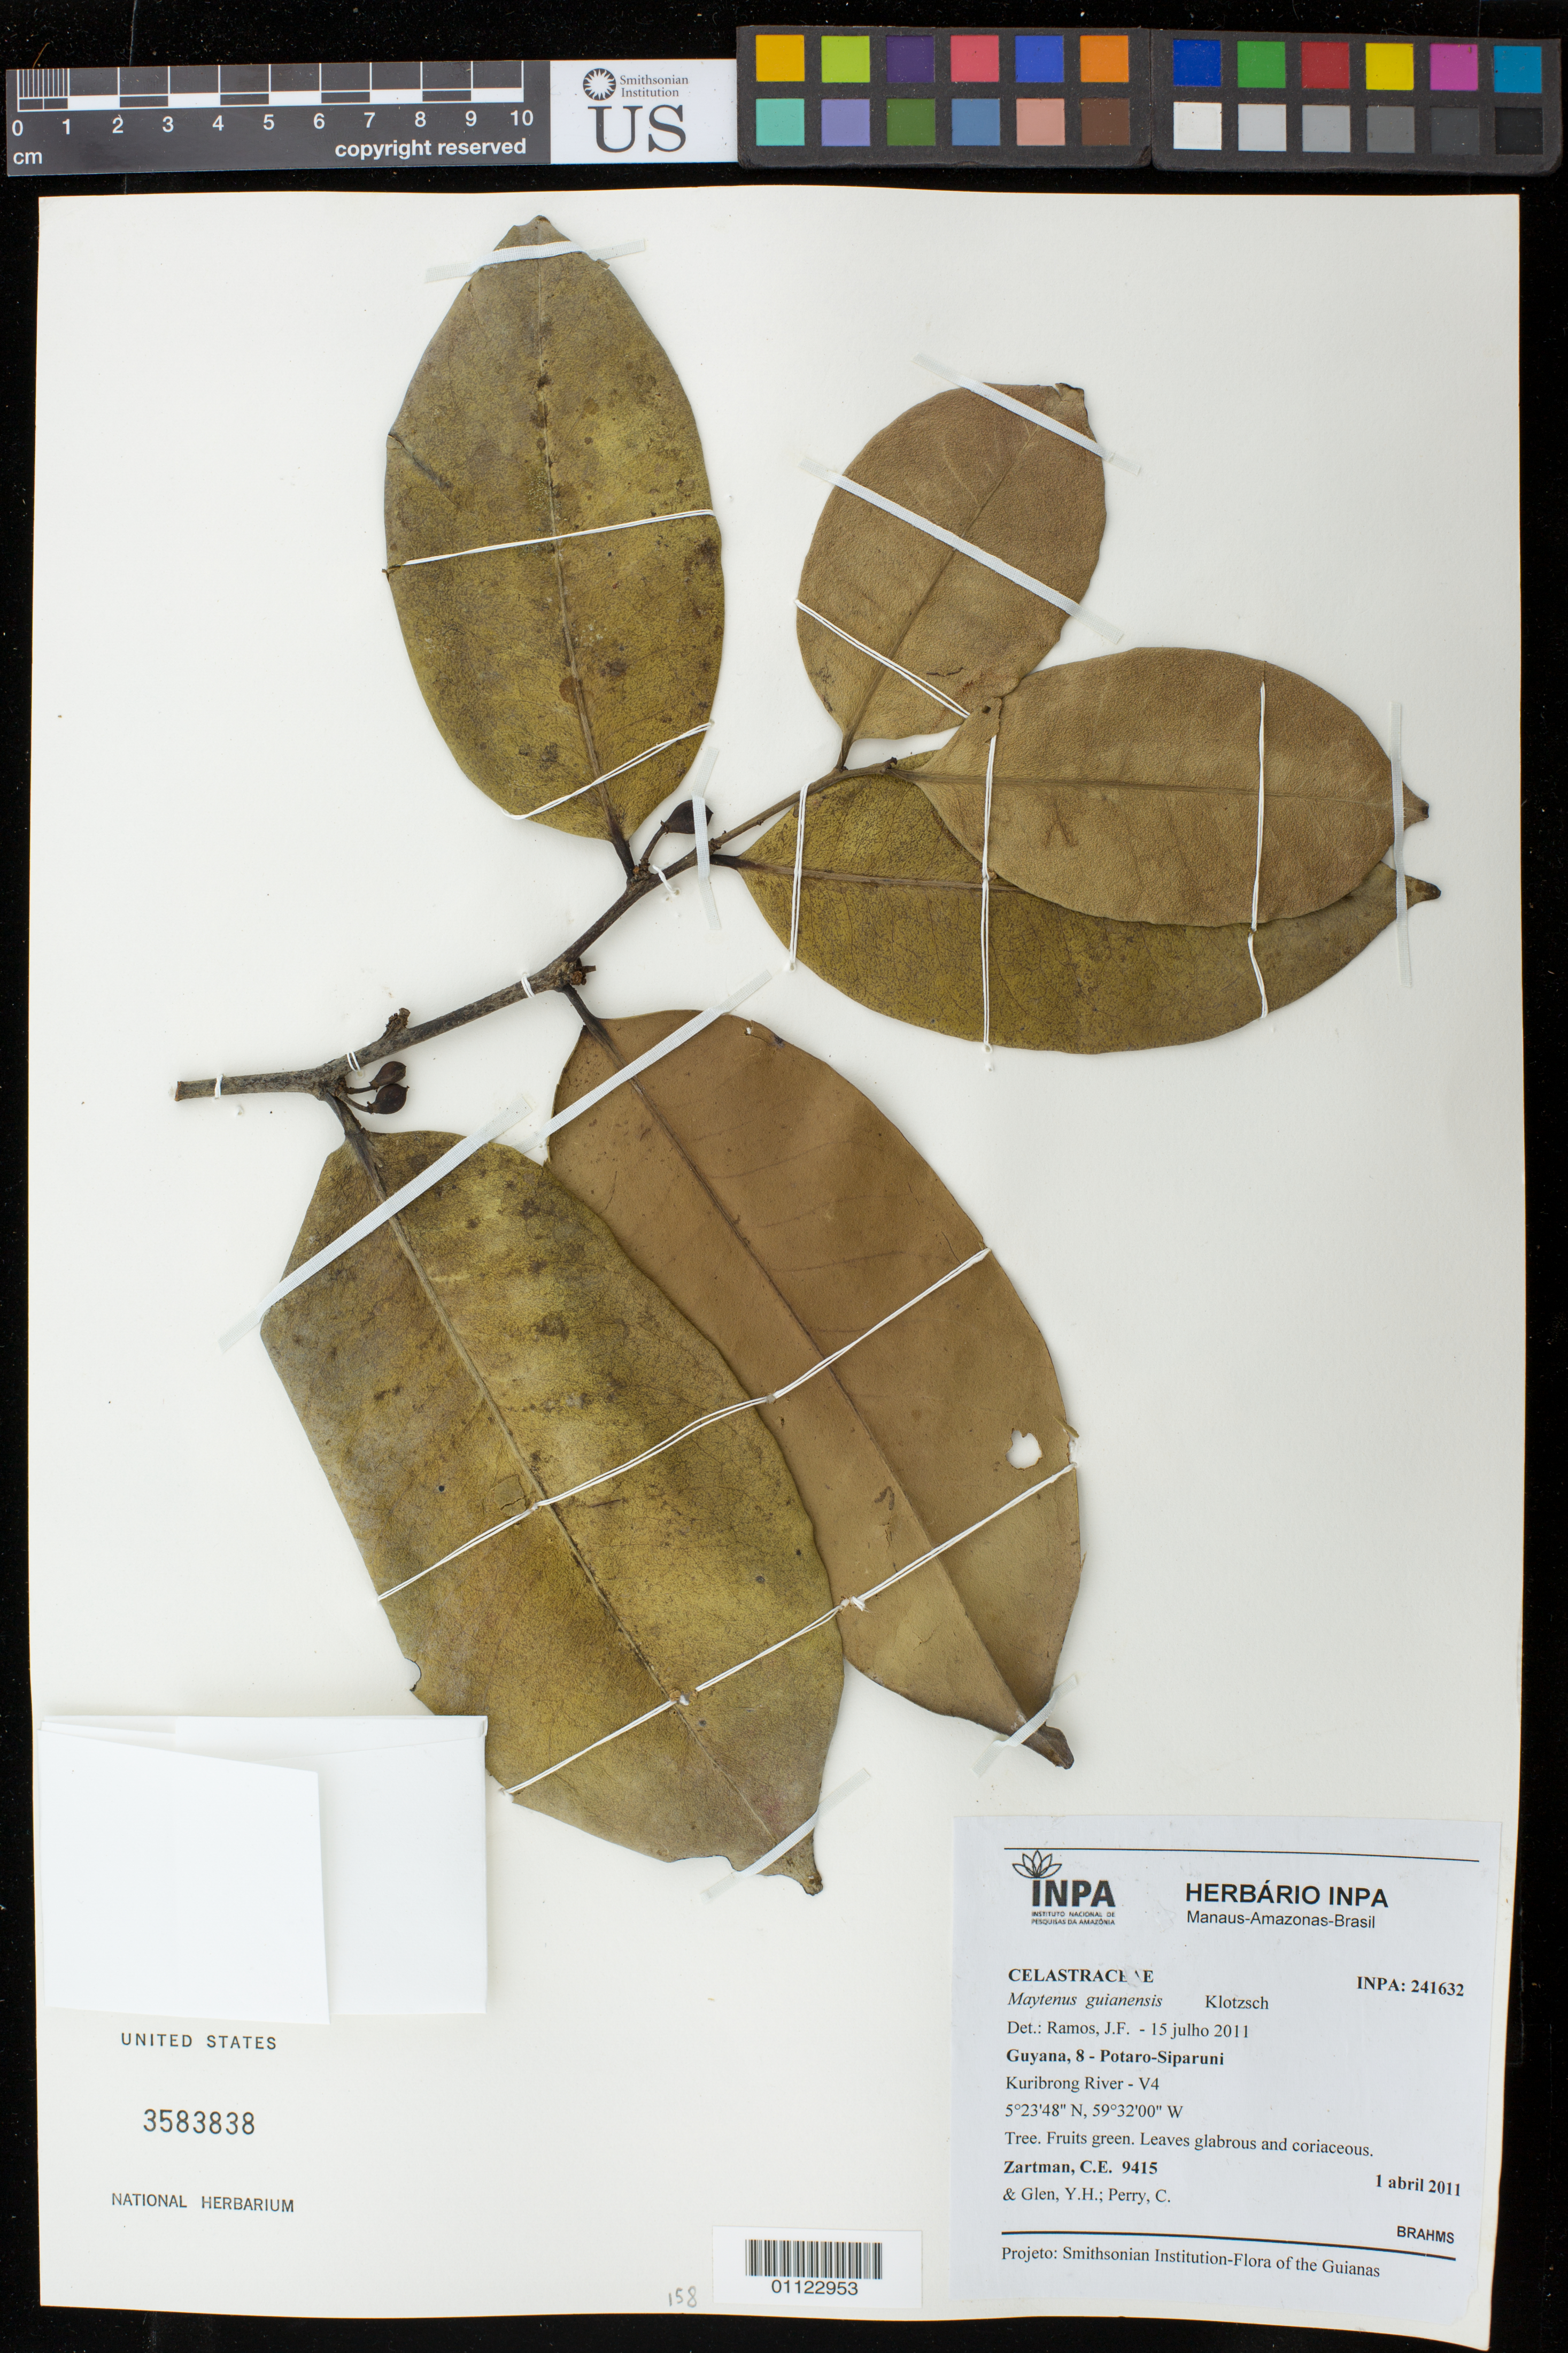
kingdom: Plantae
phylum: Tracheophyta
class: Magnoliopsida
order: Celastrales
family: Celastraceae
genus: Maytenus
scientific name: Maytenus guianensis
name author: Klotzsch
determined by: Ramos, J. F.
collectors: C. Zartman, Y. Glen & C. Perry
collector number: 9415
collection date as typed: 1-Apr-11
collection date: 1911-04-01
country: Guyana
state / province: Potaro-Siparuni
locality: Kuribrong River - V4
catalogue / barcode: US 3583838